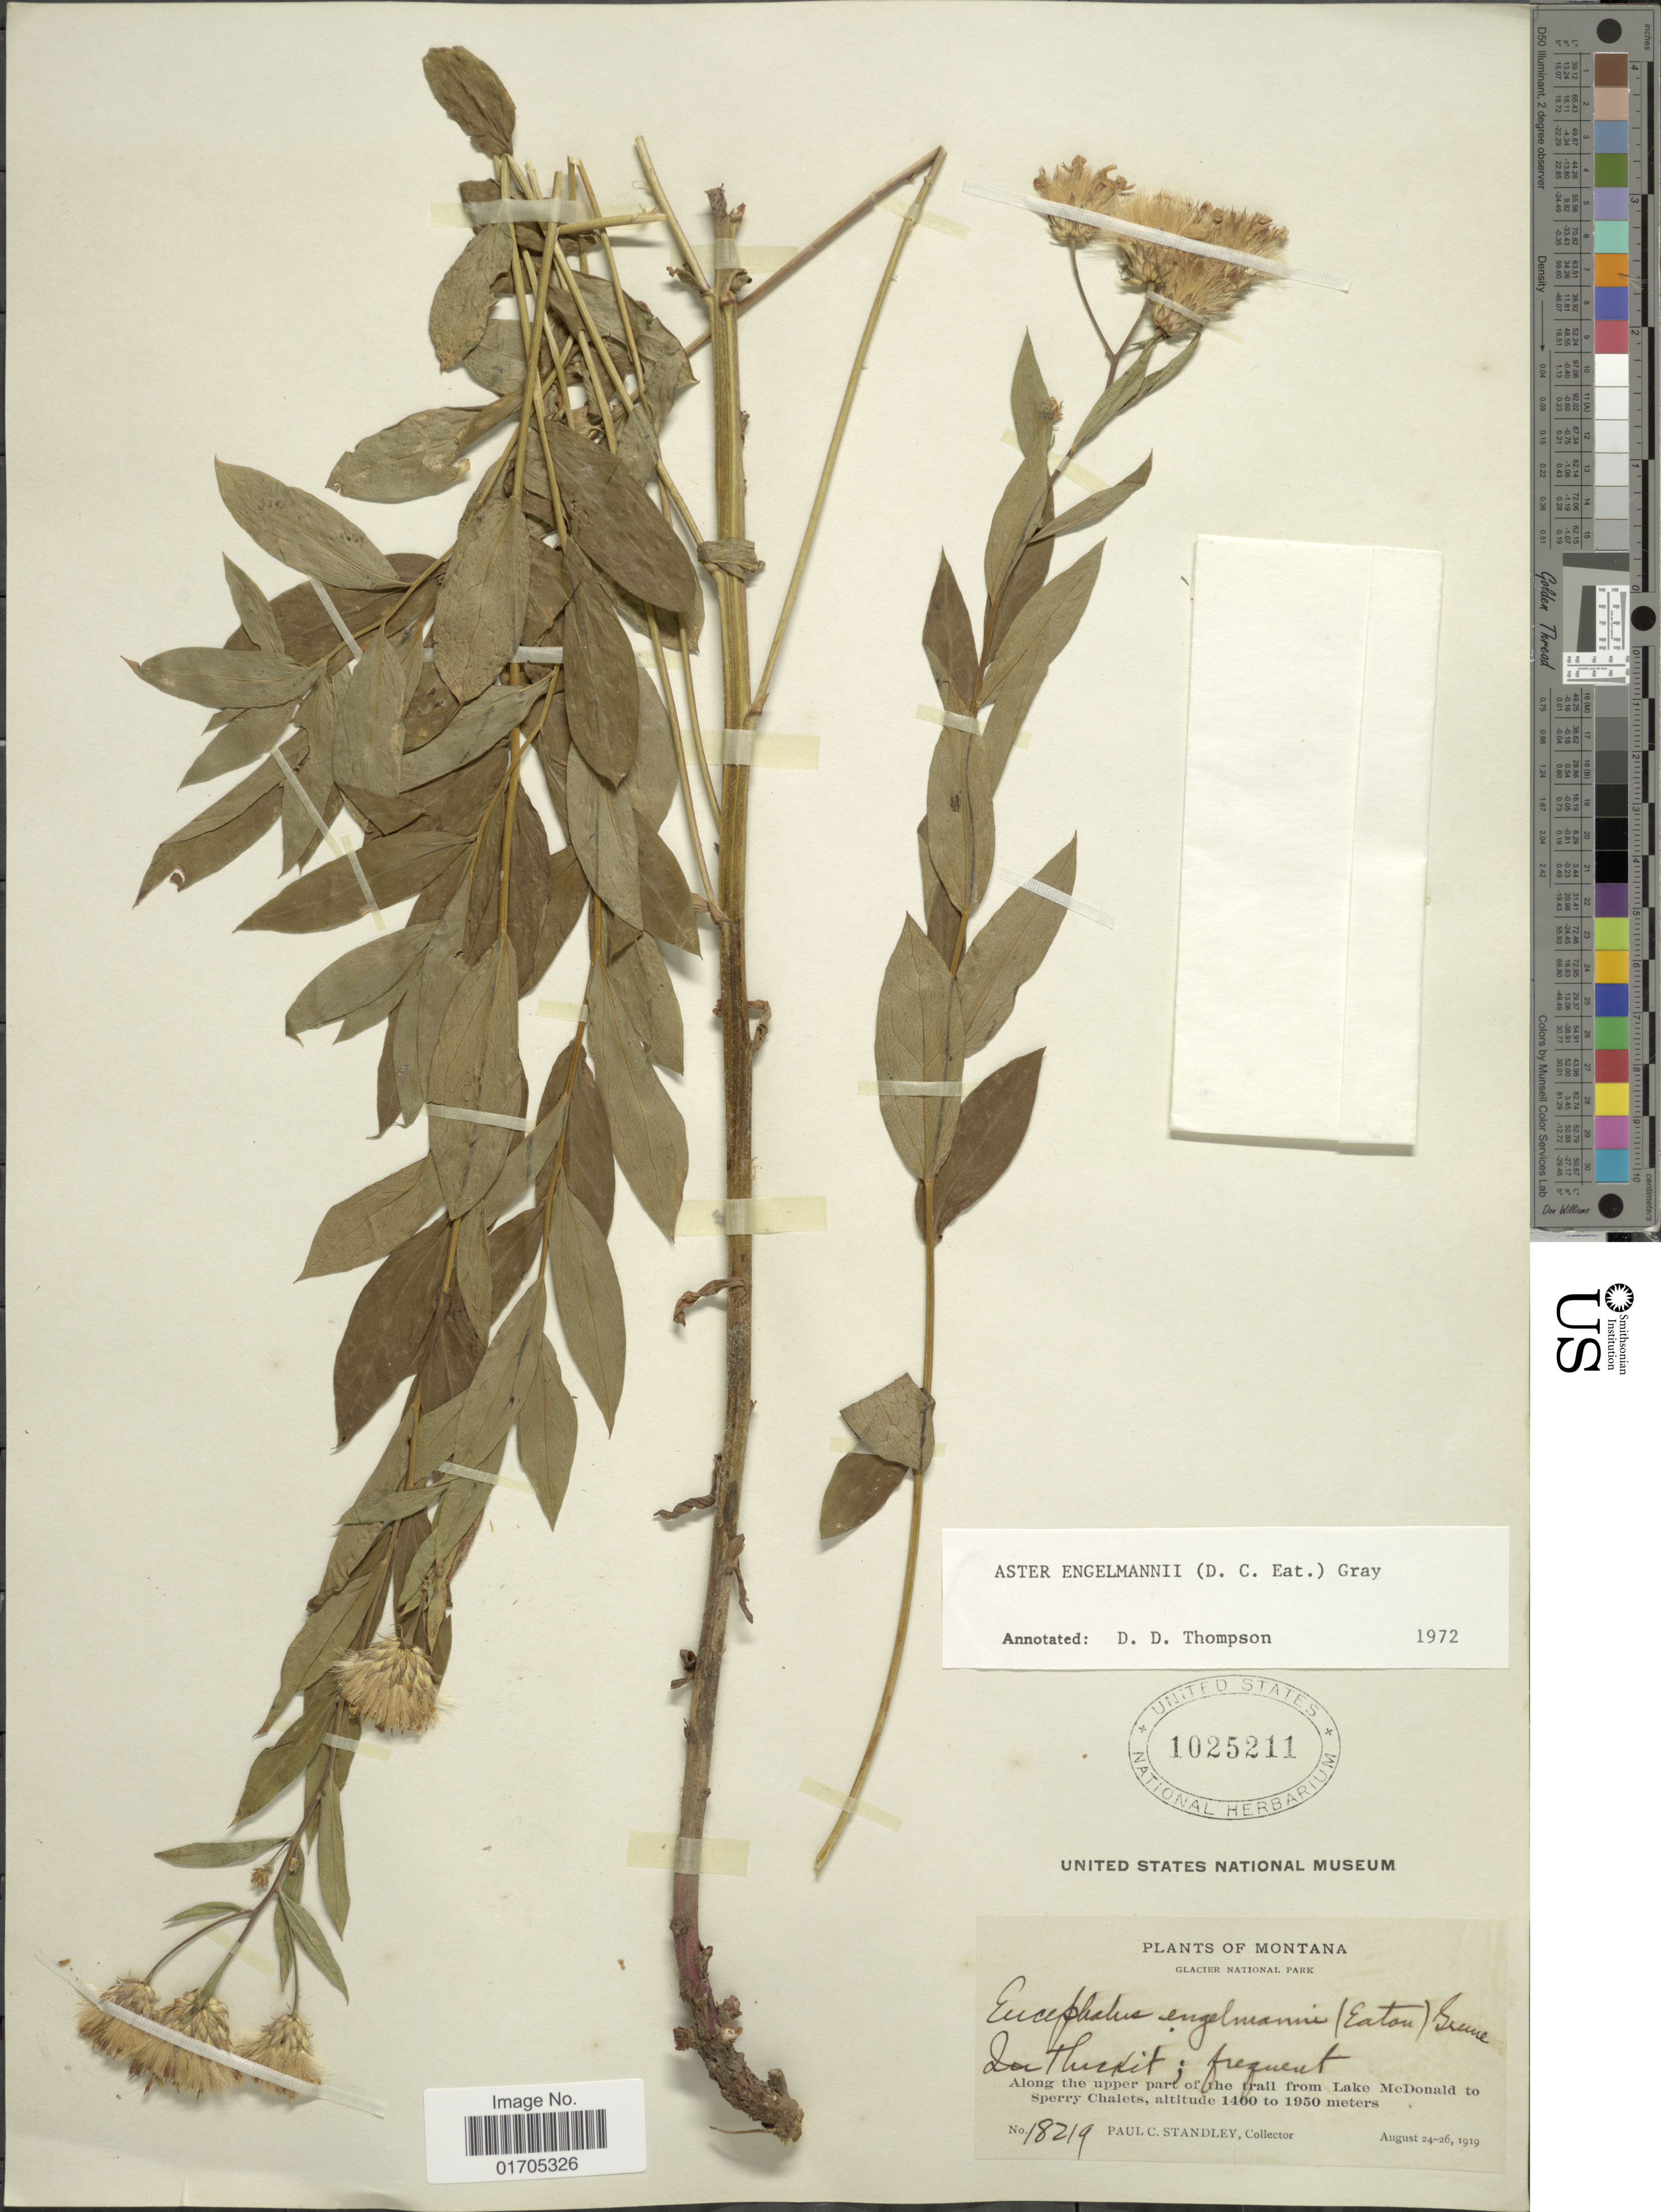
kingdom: Plantae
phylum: Tracheophyta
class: Magnoliopsida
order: Asterales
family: Asteraceae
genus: Eucephalus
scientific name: Eucephalus engelmannii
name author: (D.C. Eaton) Greene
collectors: P. C. Standley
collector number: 18219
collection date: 1919-08-24/1919-08-26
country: United States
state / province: Montana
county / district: Flathead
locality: Glacier National Park, along the upper part of the trail from Lake McDonald to Sperry Chalets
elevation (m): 1400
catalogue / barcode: US 1025211